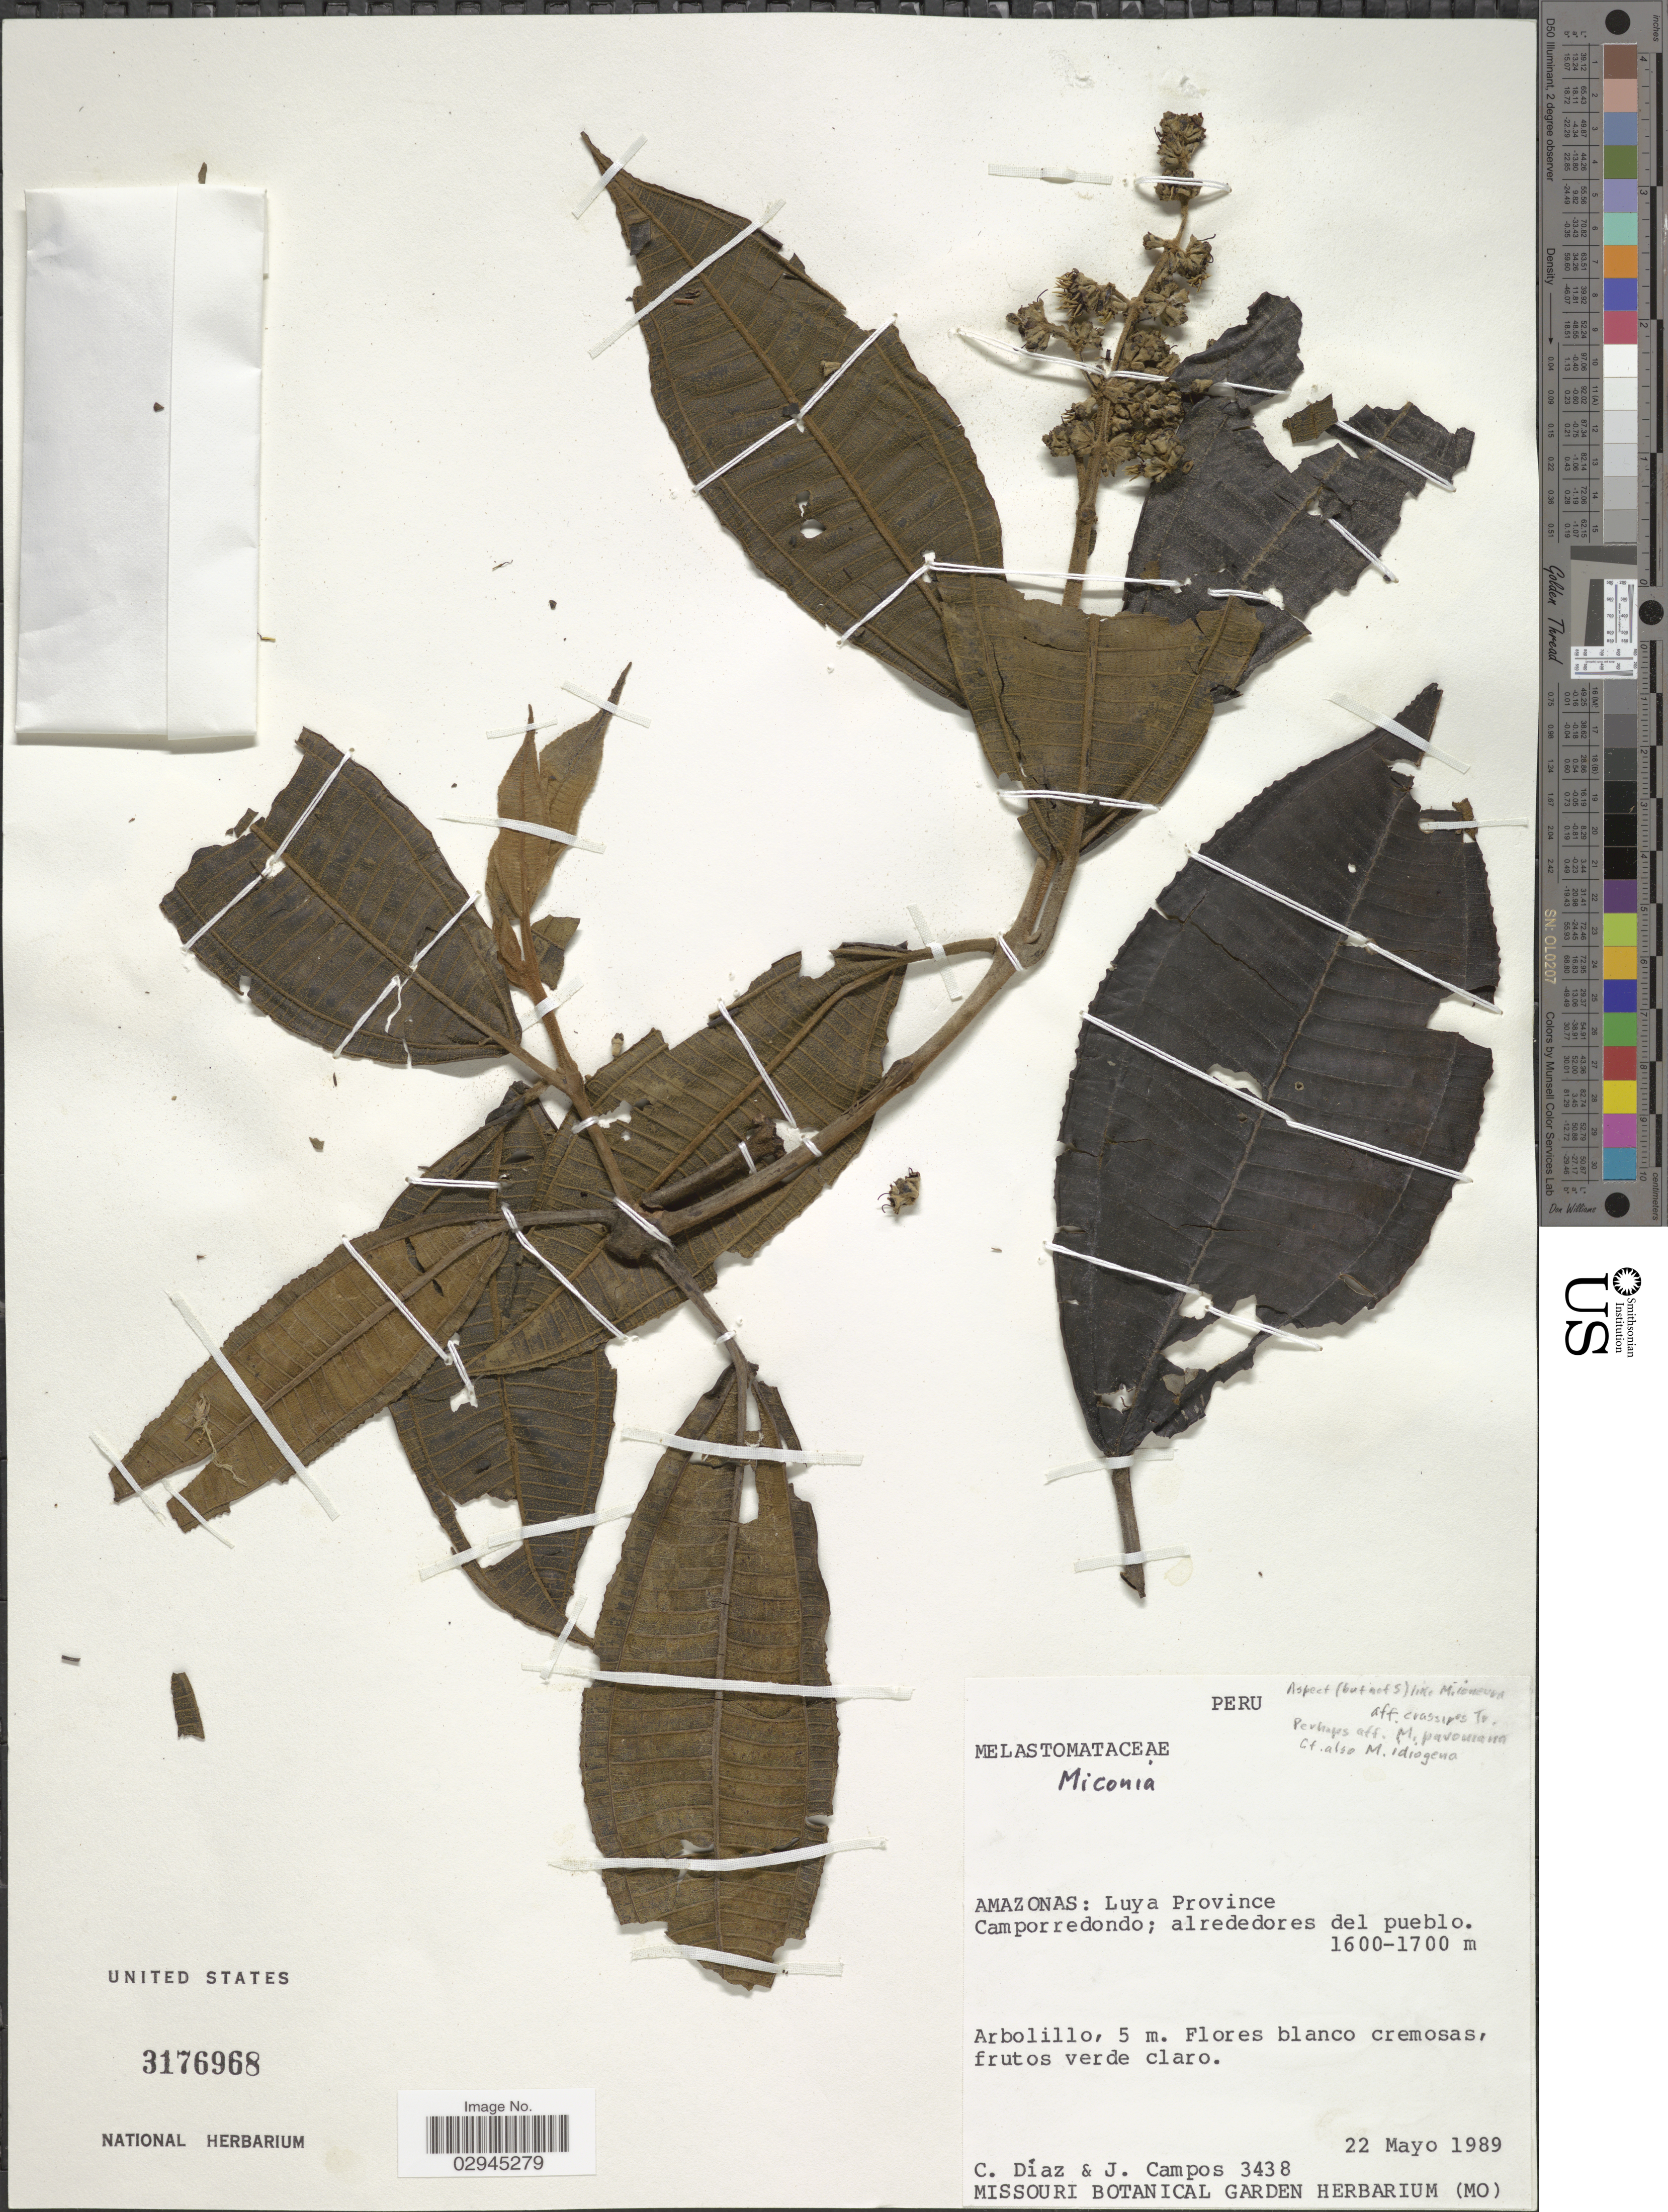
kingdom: Plantae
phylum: Tracheophyta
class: Magnoliopsida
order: Myrtales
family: Melastomataceae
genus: Miconia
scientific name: Miconia sp.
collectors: C. Díaz & J. Campos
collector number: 3438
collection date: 1989-05-22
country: Peru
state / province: Amazonas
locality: Luya Province. Camporredondo; alrededores del pueblo.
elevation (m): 1600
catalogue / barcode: US 3176968